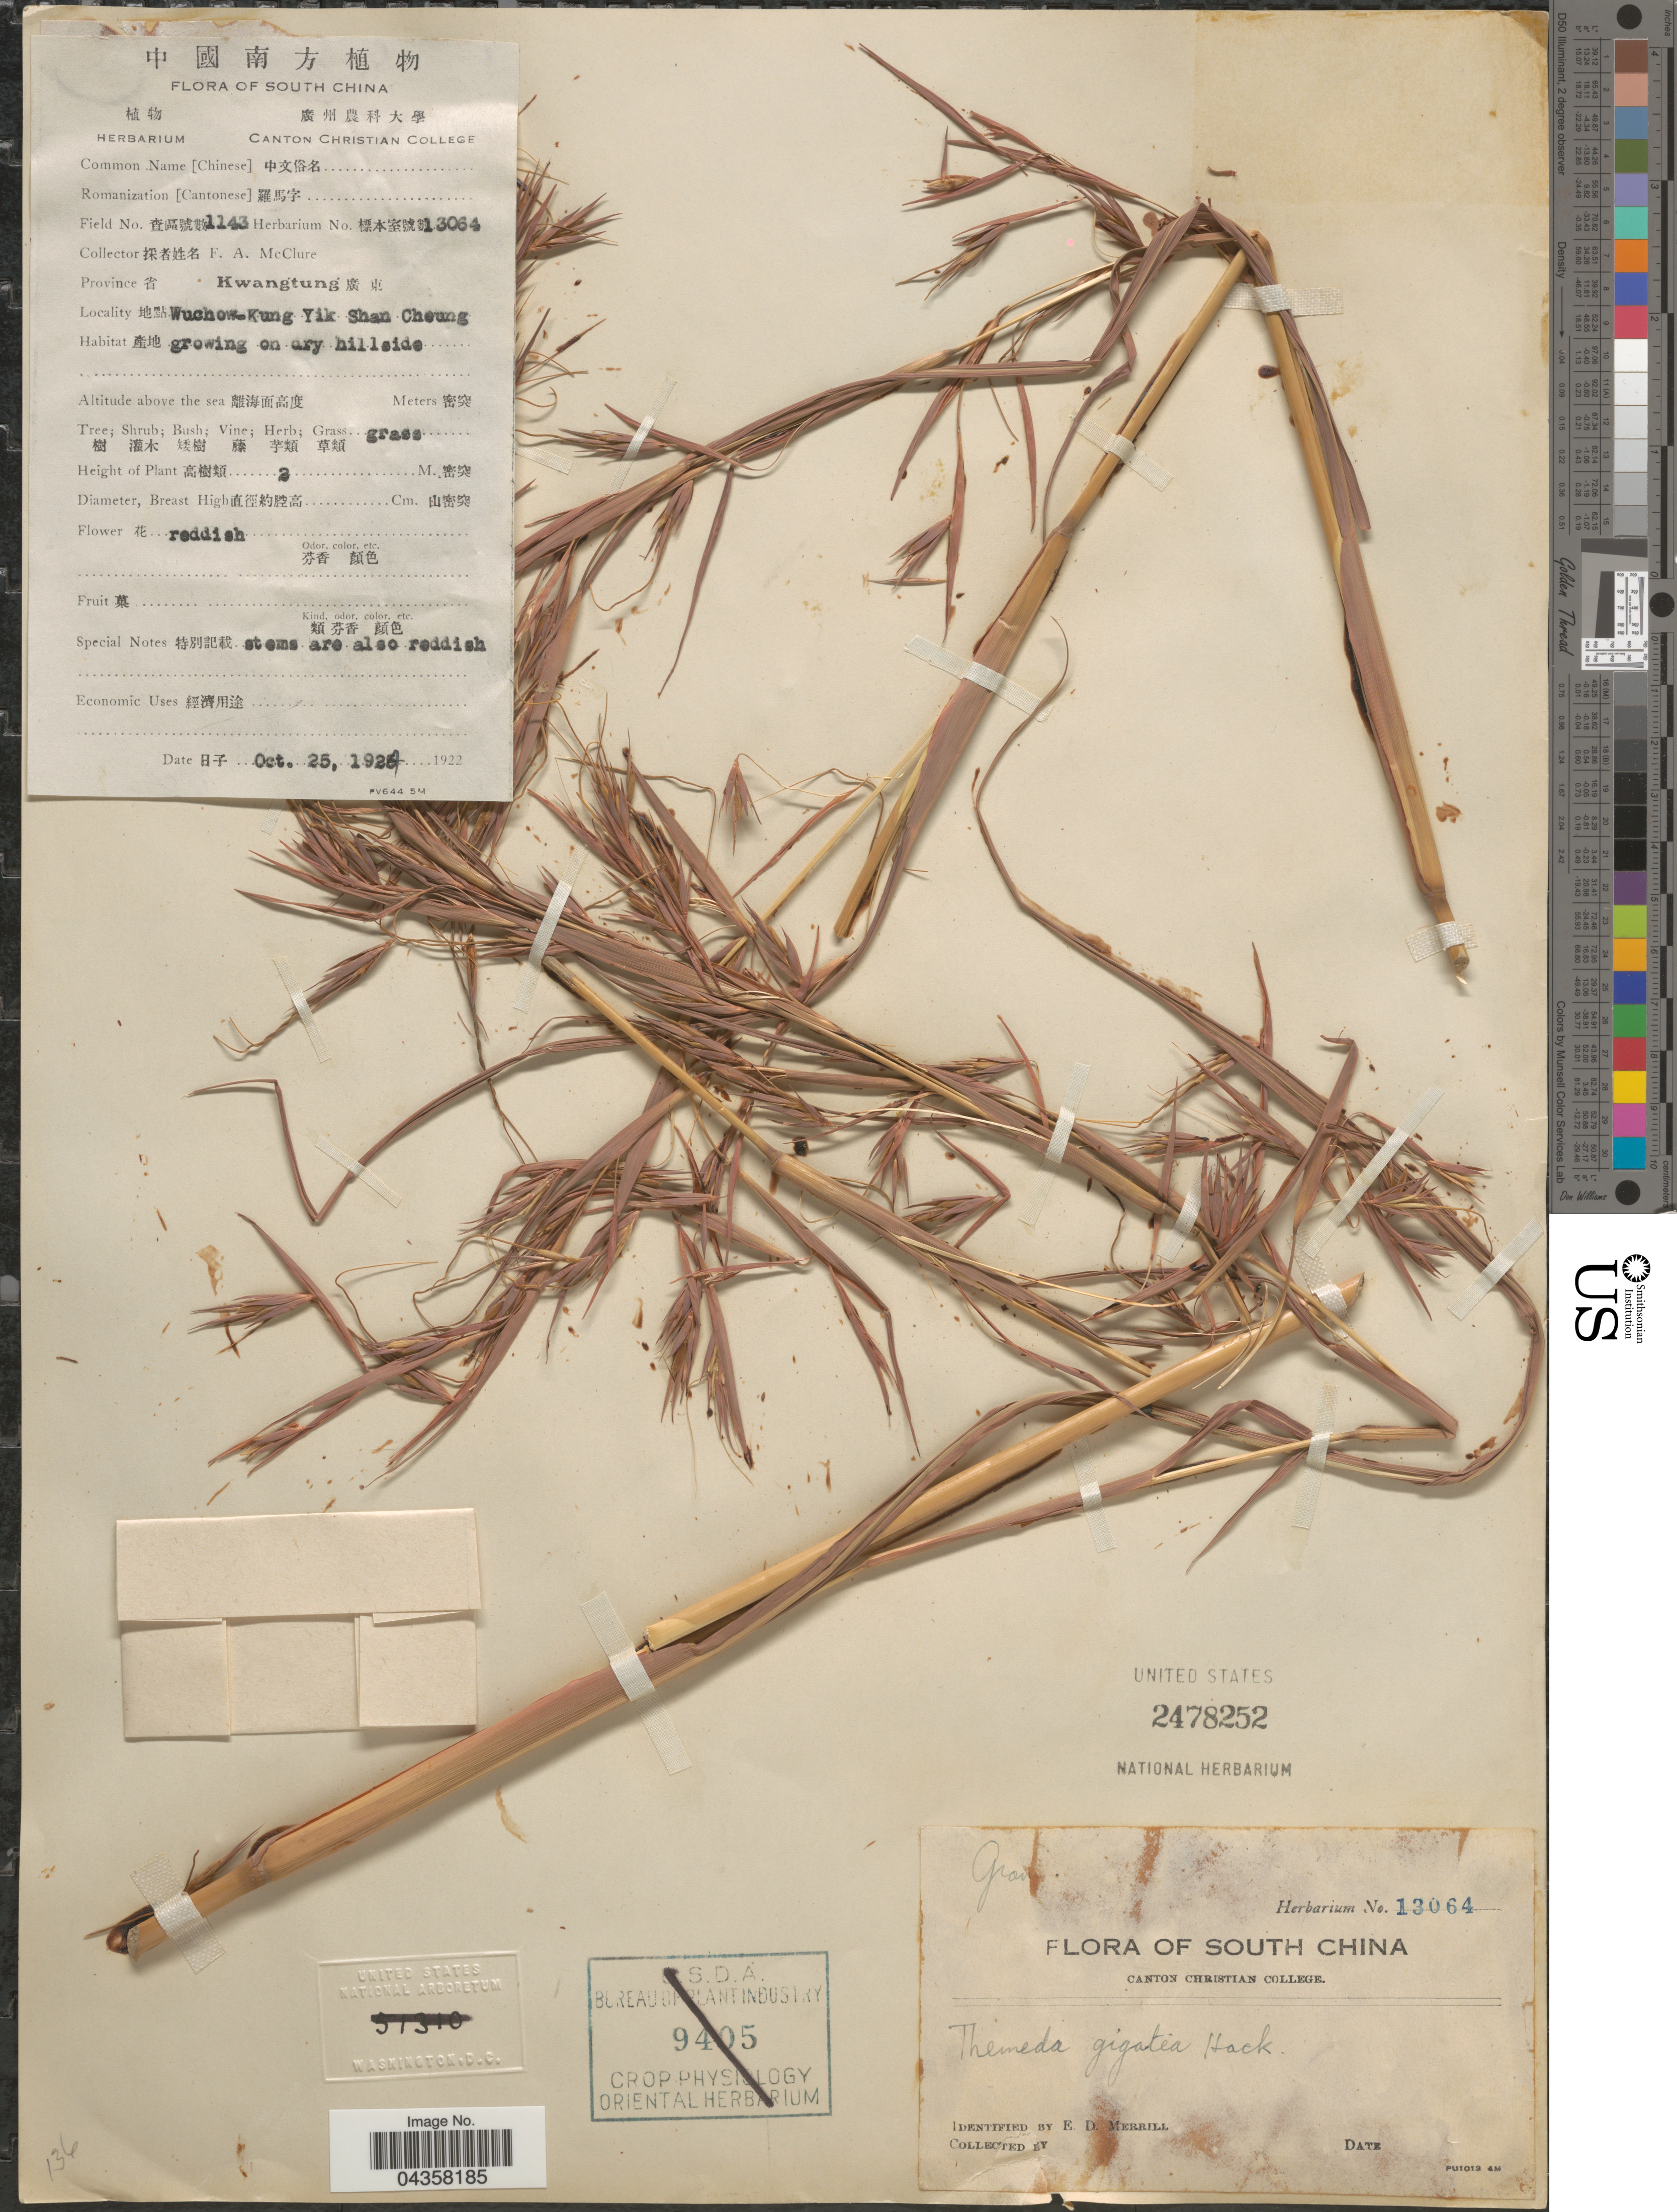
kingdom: Plantae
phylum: Tracheophyta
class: Liliopsida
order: Poales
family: Poaceae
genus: Themeda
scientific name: Themeda gigantea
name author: Hack.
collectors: F. A. McClure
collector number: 1143/13064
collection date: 1924-10-25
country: China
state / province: Guangdong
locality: South China. Province [Foreign script] Kwangtung [Foreign script]. Wuchow-Kung Yik Shan Cheung.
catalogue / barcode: US 2478252